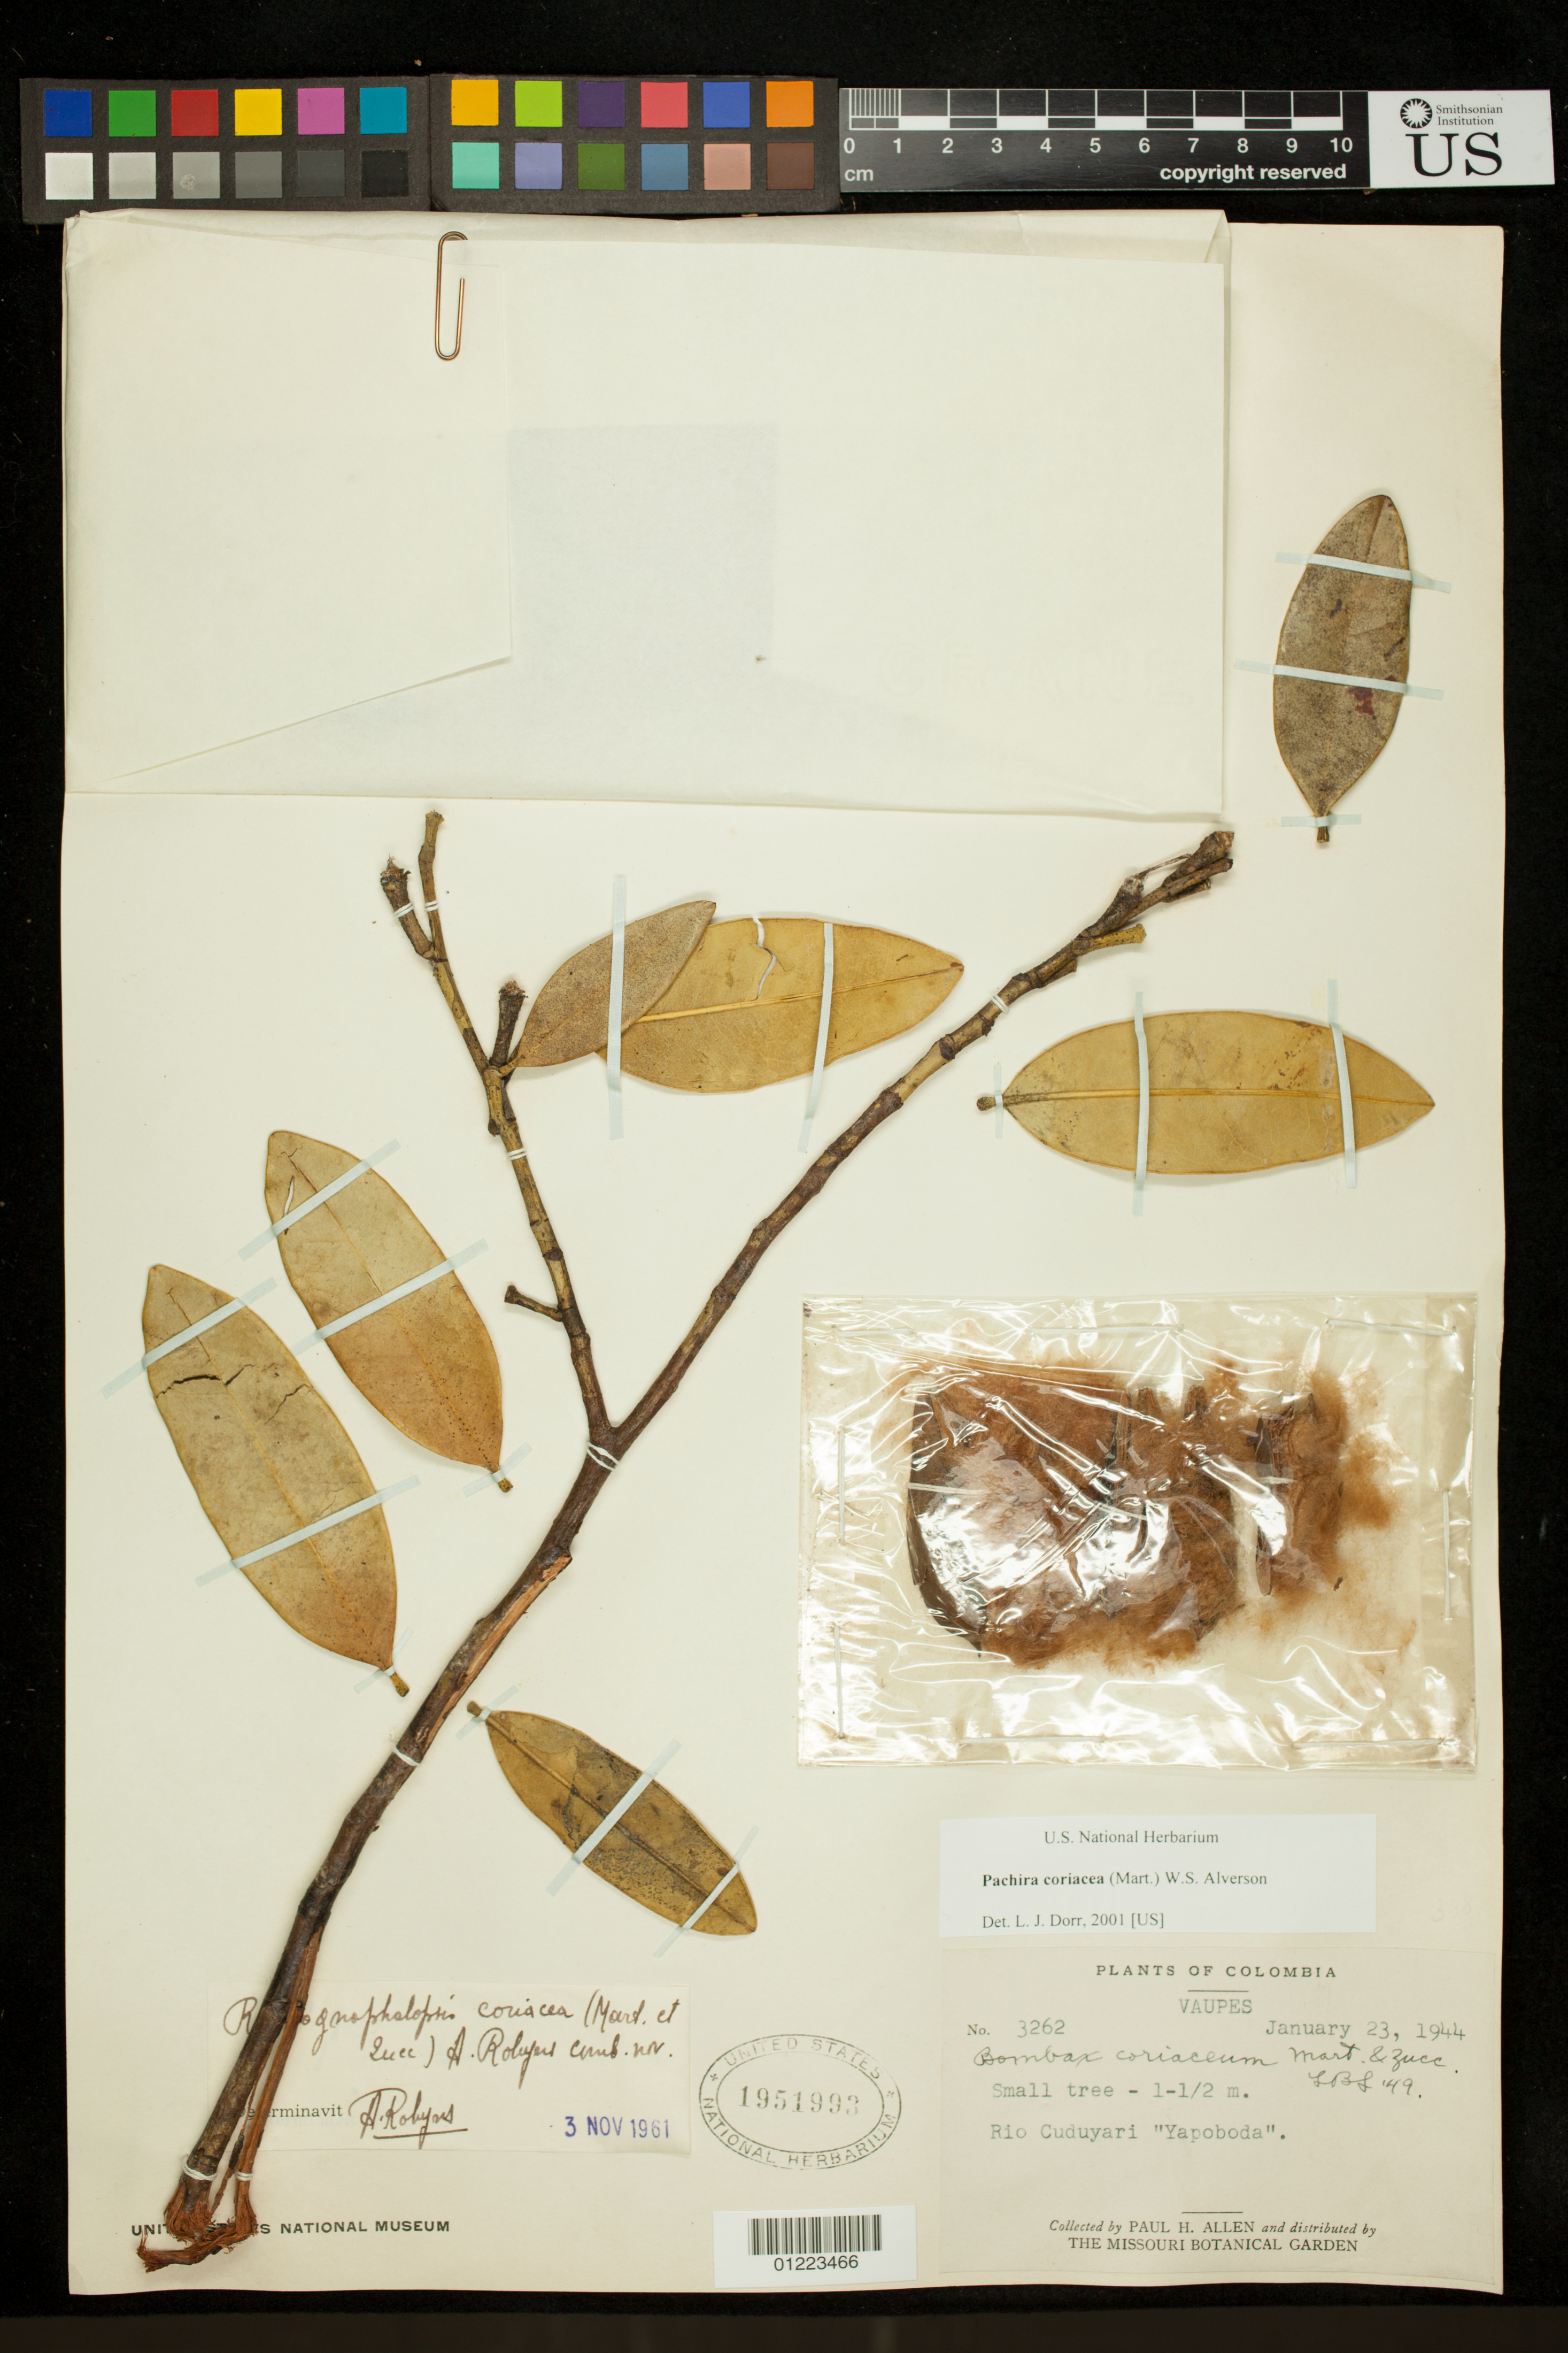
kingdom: Plantae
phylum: Tracheophyta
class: Magnoliopsida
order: Malvales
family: Malvaceae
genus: Pachira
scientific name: Pachira coriacea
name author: (C. Mart.) W.S. Alverson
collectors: P. H. Allen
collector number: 3262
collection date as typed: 1/23/1944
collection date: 1944-01-23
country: Colombia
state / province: Vaupés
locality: Vaupes: Rio Cuduyari "Yapoboda"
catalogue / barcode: US 1951993